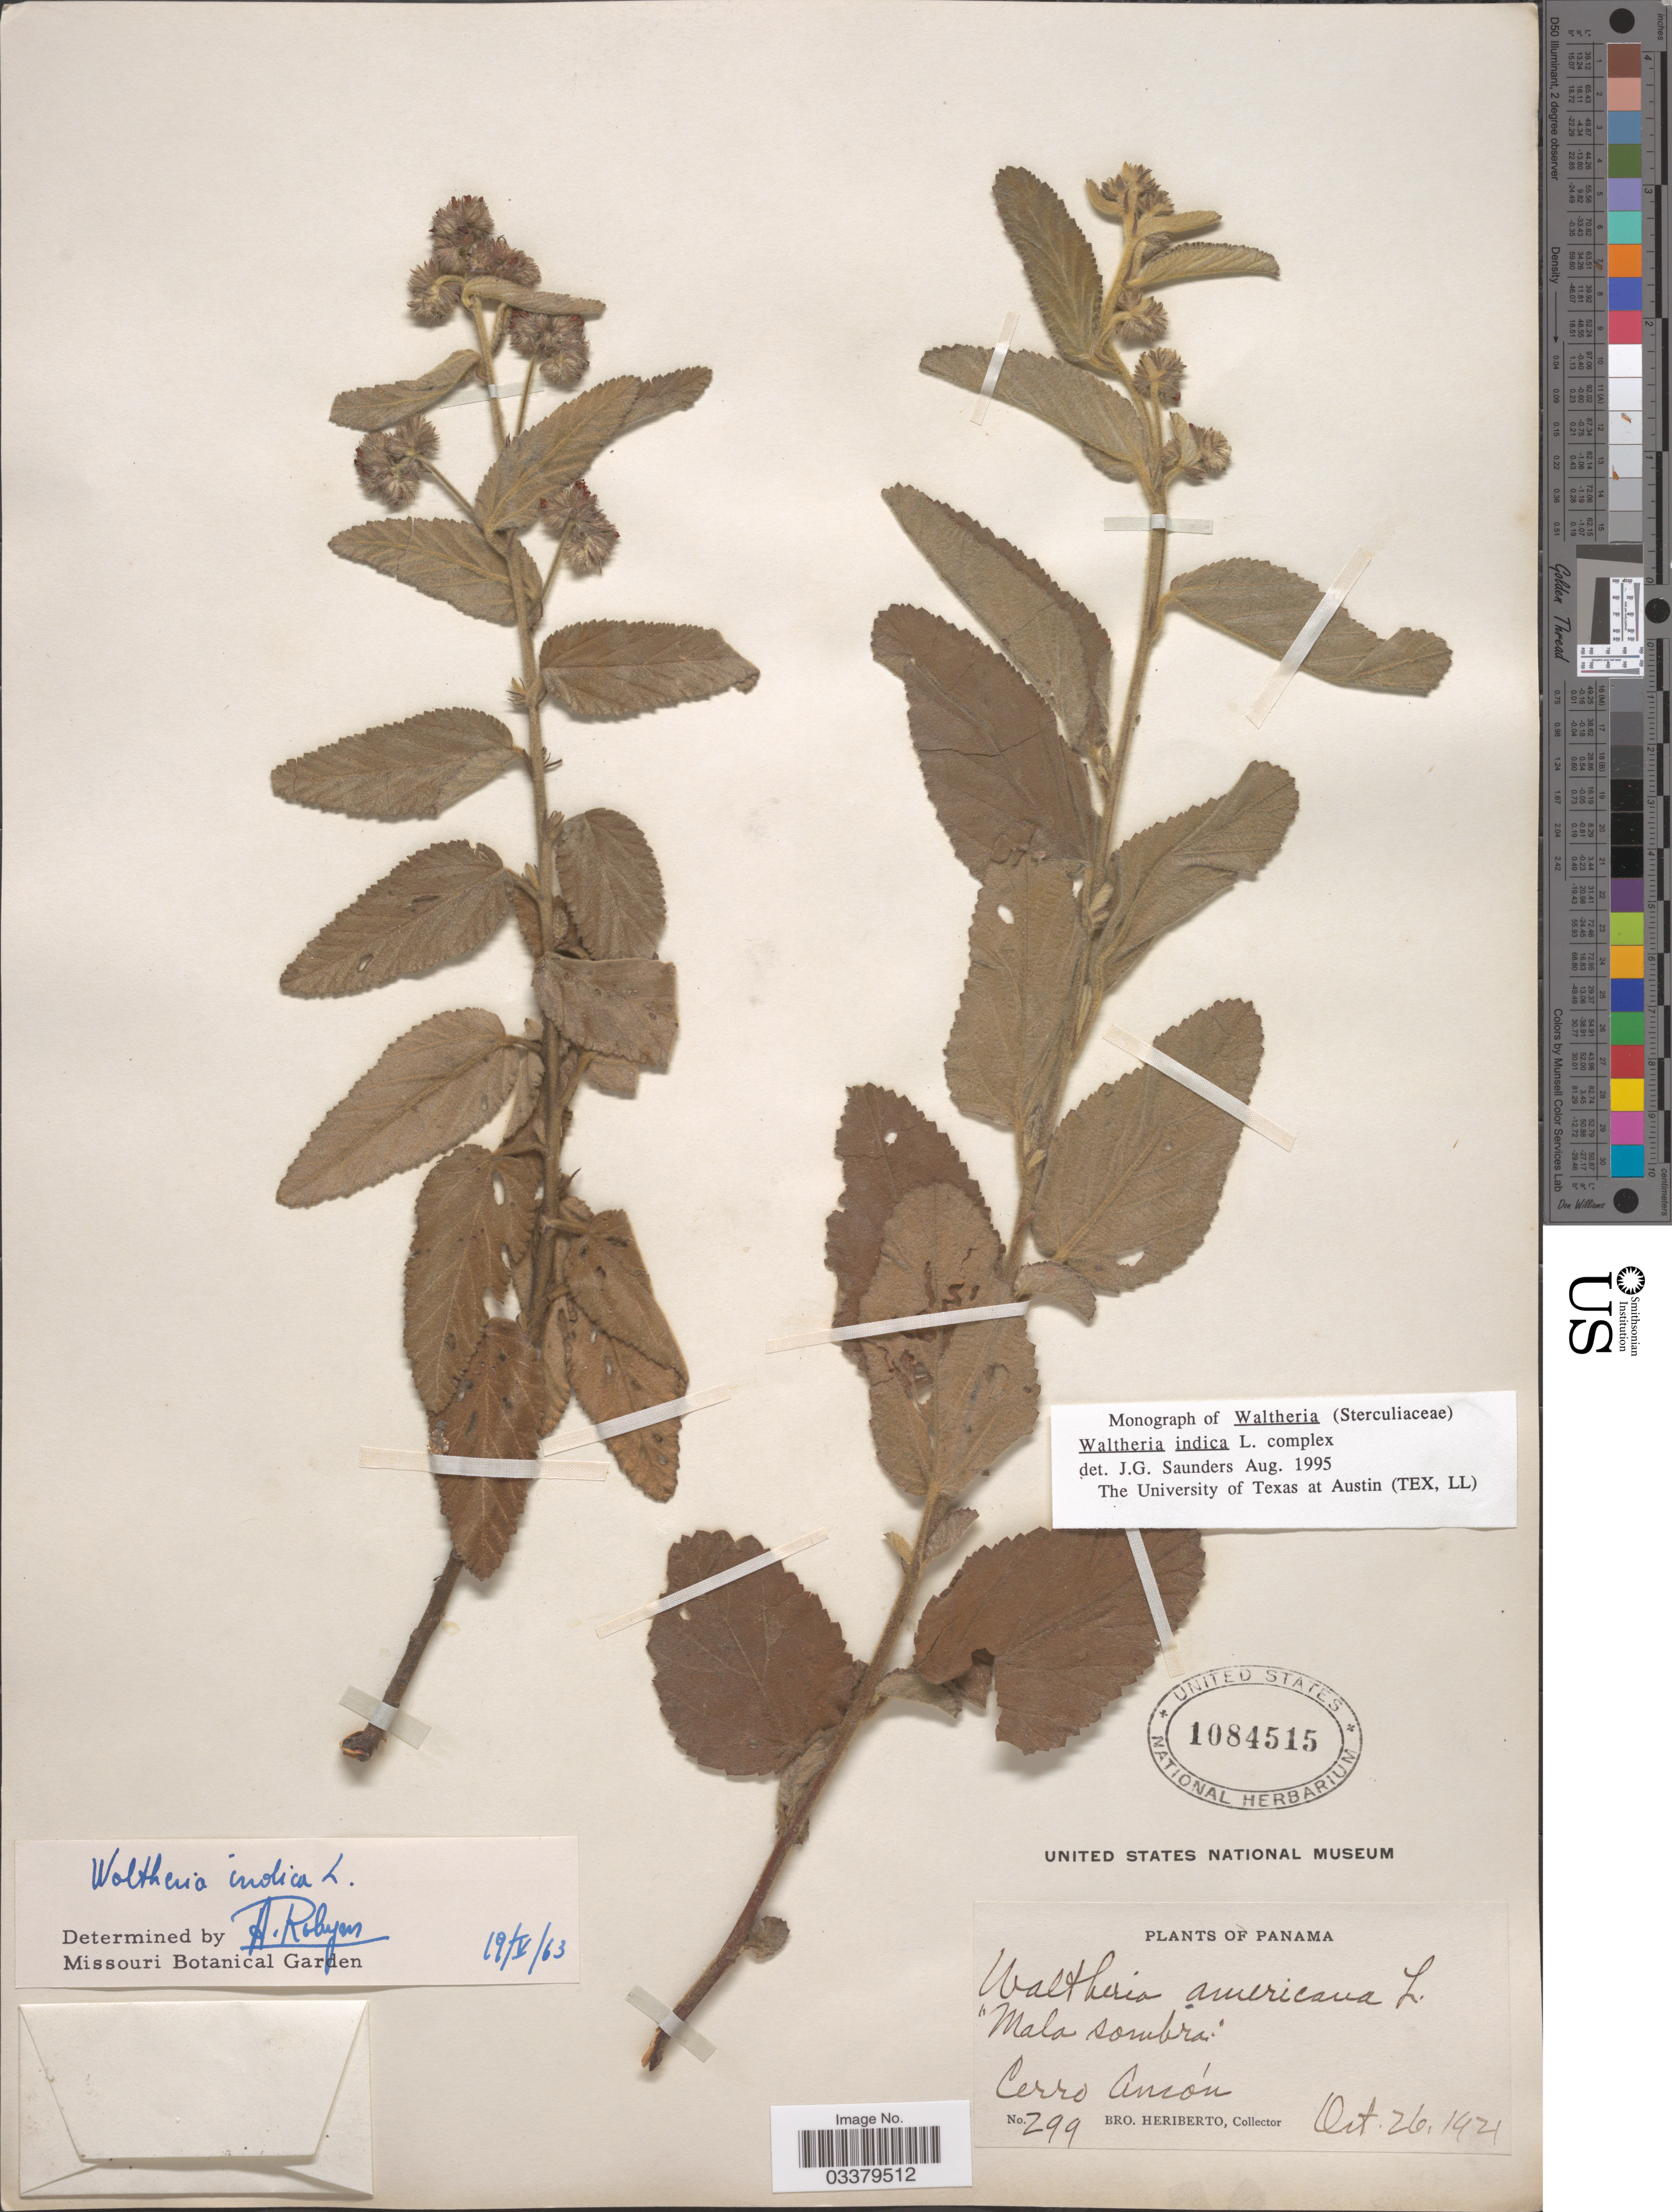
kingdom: Plantae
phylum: Tracheophyta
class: Magnoliopsida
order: Malvales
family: Malvaceae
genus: Waltheria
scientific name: Waltheria indica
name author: L.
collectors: B. Heriberto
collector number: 299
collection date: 1921-10-26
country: Panama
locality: Cerro Ancón.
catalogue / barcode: US 1084515